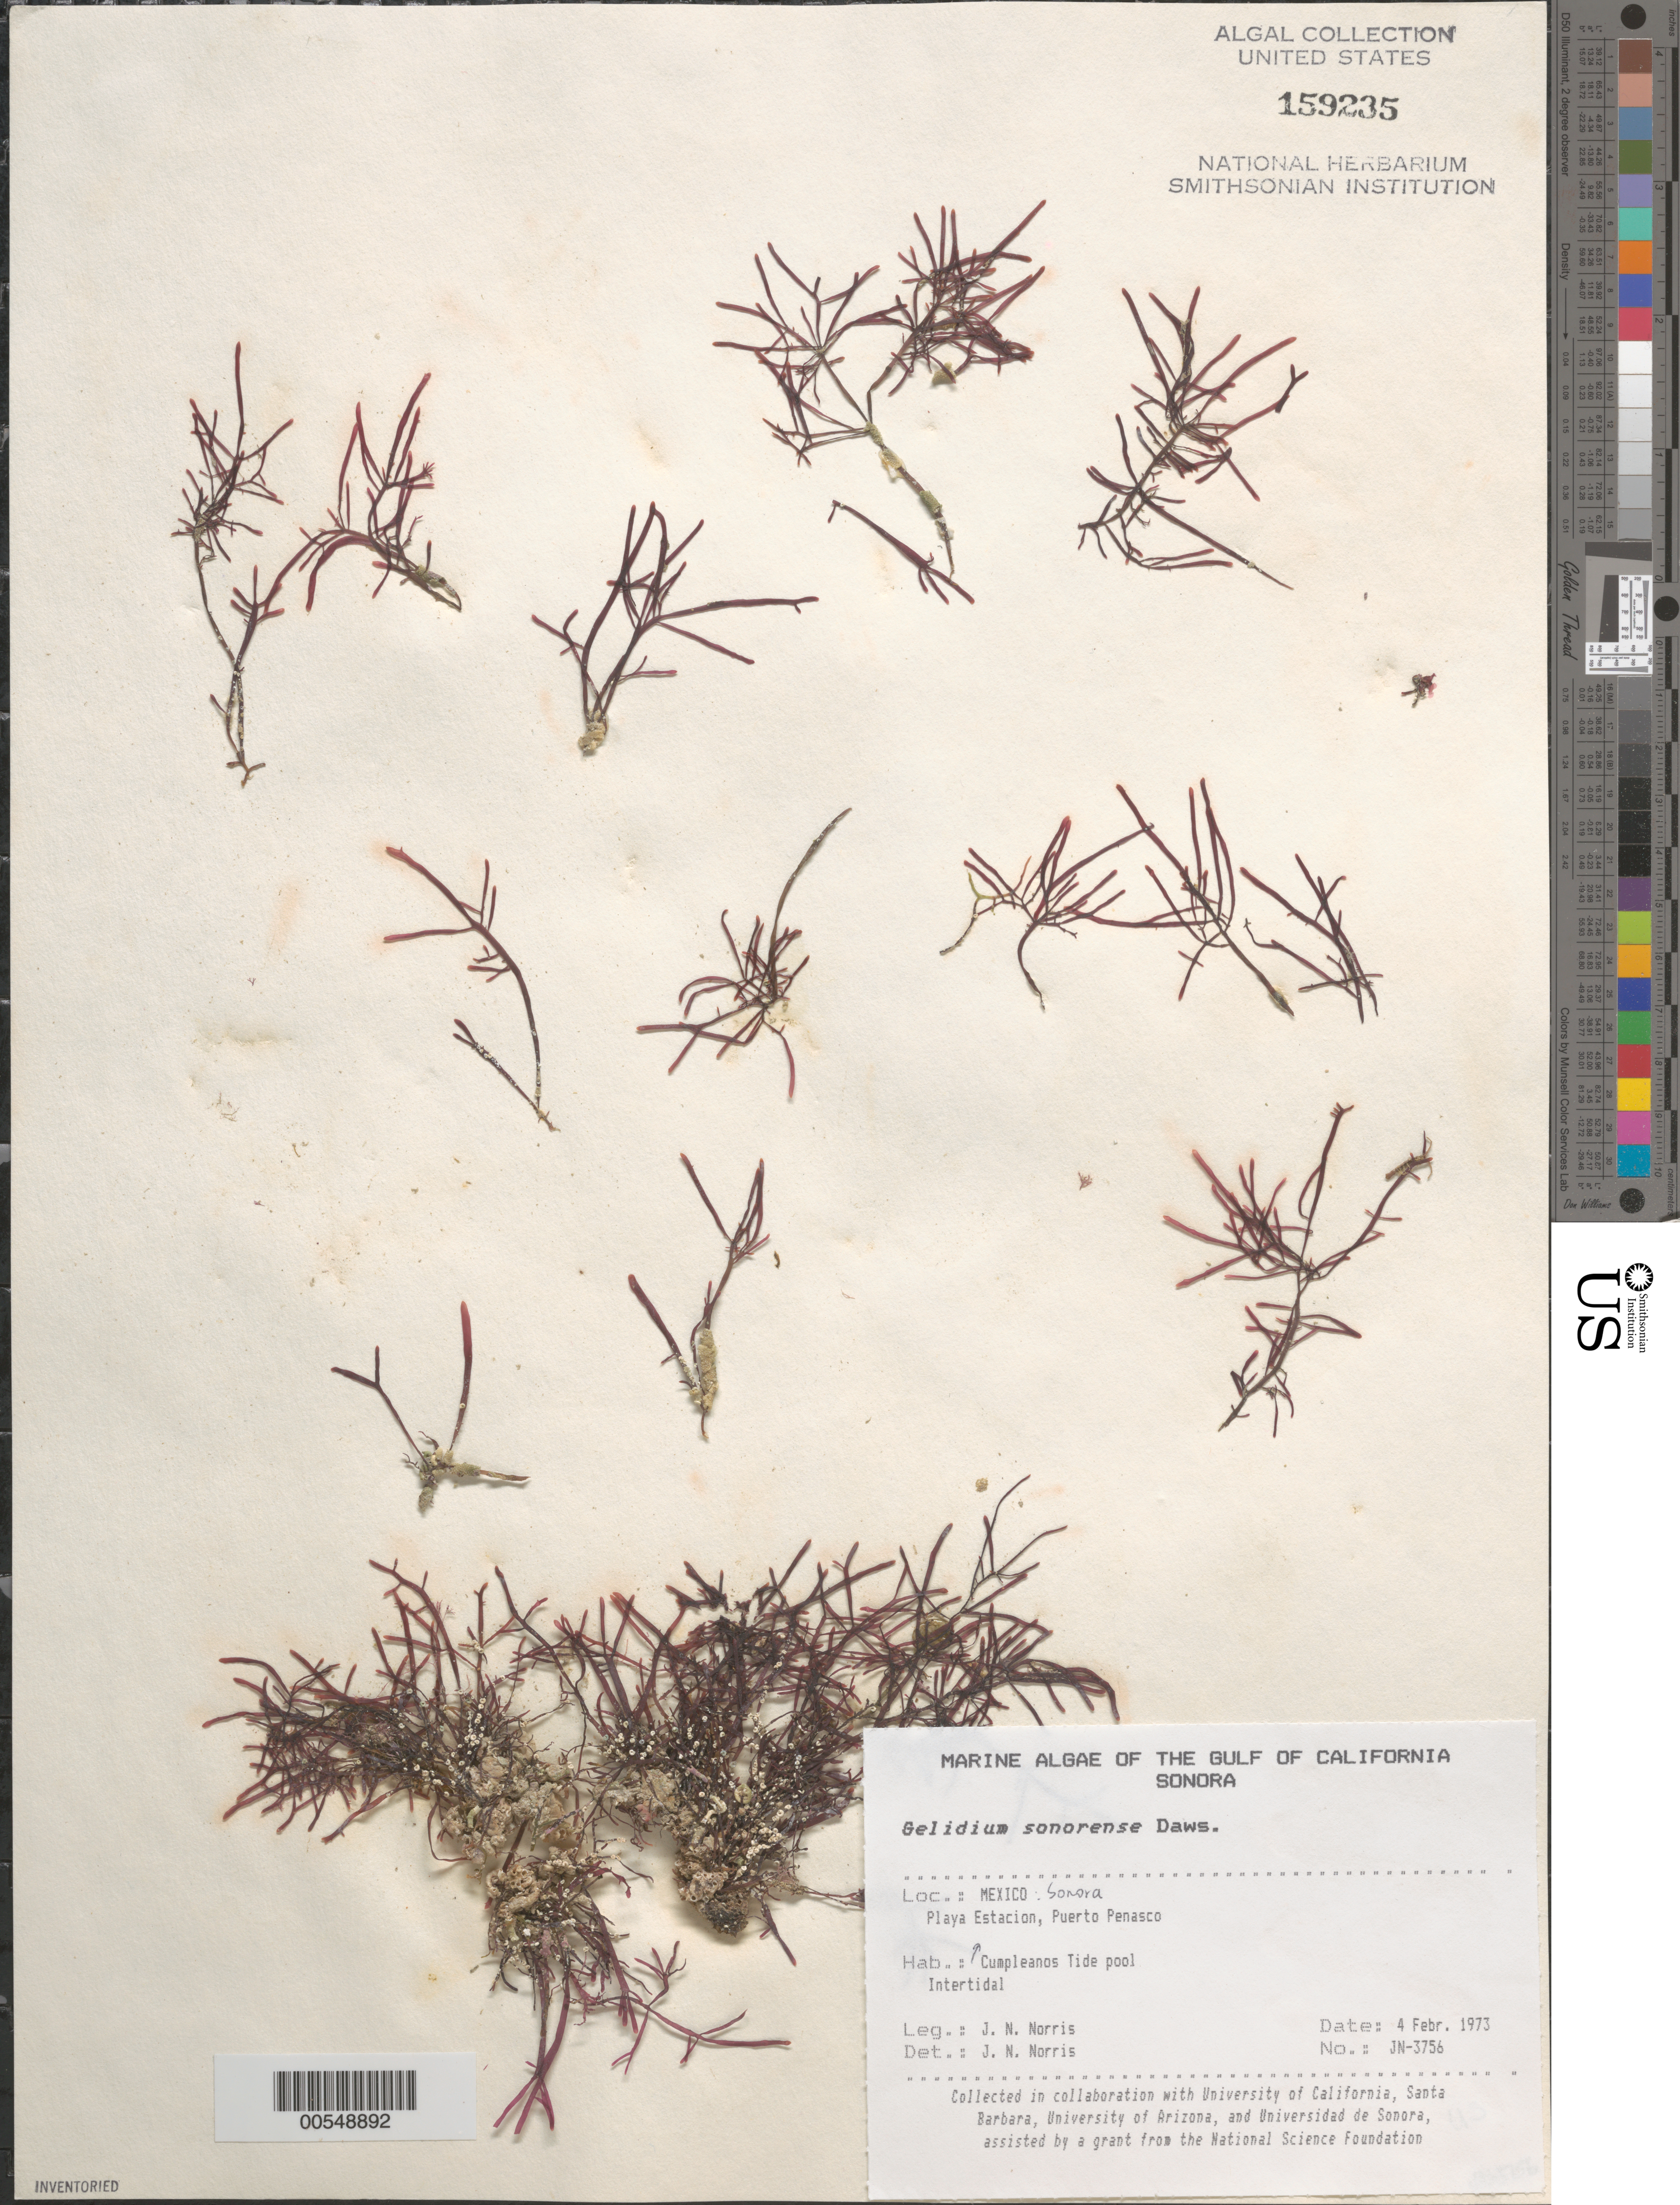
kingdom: Plantae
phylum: Rhodophyta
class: Florideophyceae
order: Gelidiales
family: Pterocladiaceae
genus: Pterocladia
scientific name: Pterocladia sonorense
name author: (E.Y. Dawson) J.G.Stewart & J.N. Norris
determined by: Algae name updating Project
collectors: J. N. Norris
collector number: JN-3756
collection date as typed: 04 Feb 1973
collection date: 1973-02-04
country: Mexico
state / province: Sonora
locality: Playa Estacion, Puerto Penasco, Cumpleanos tide pool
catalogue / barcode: US 159235